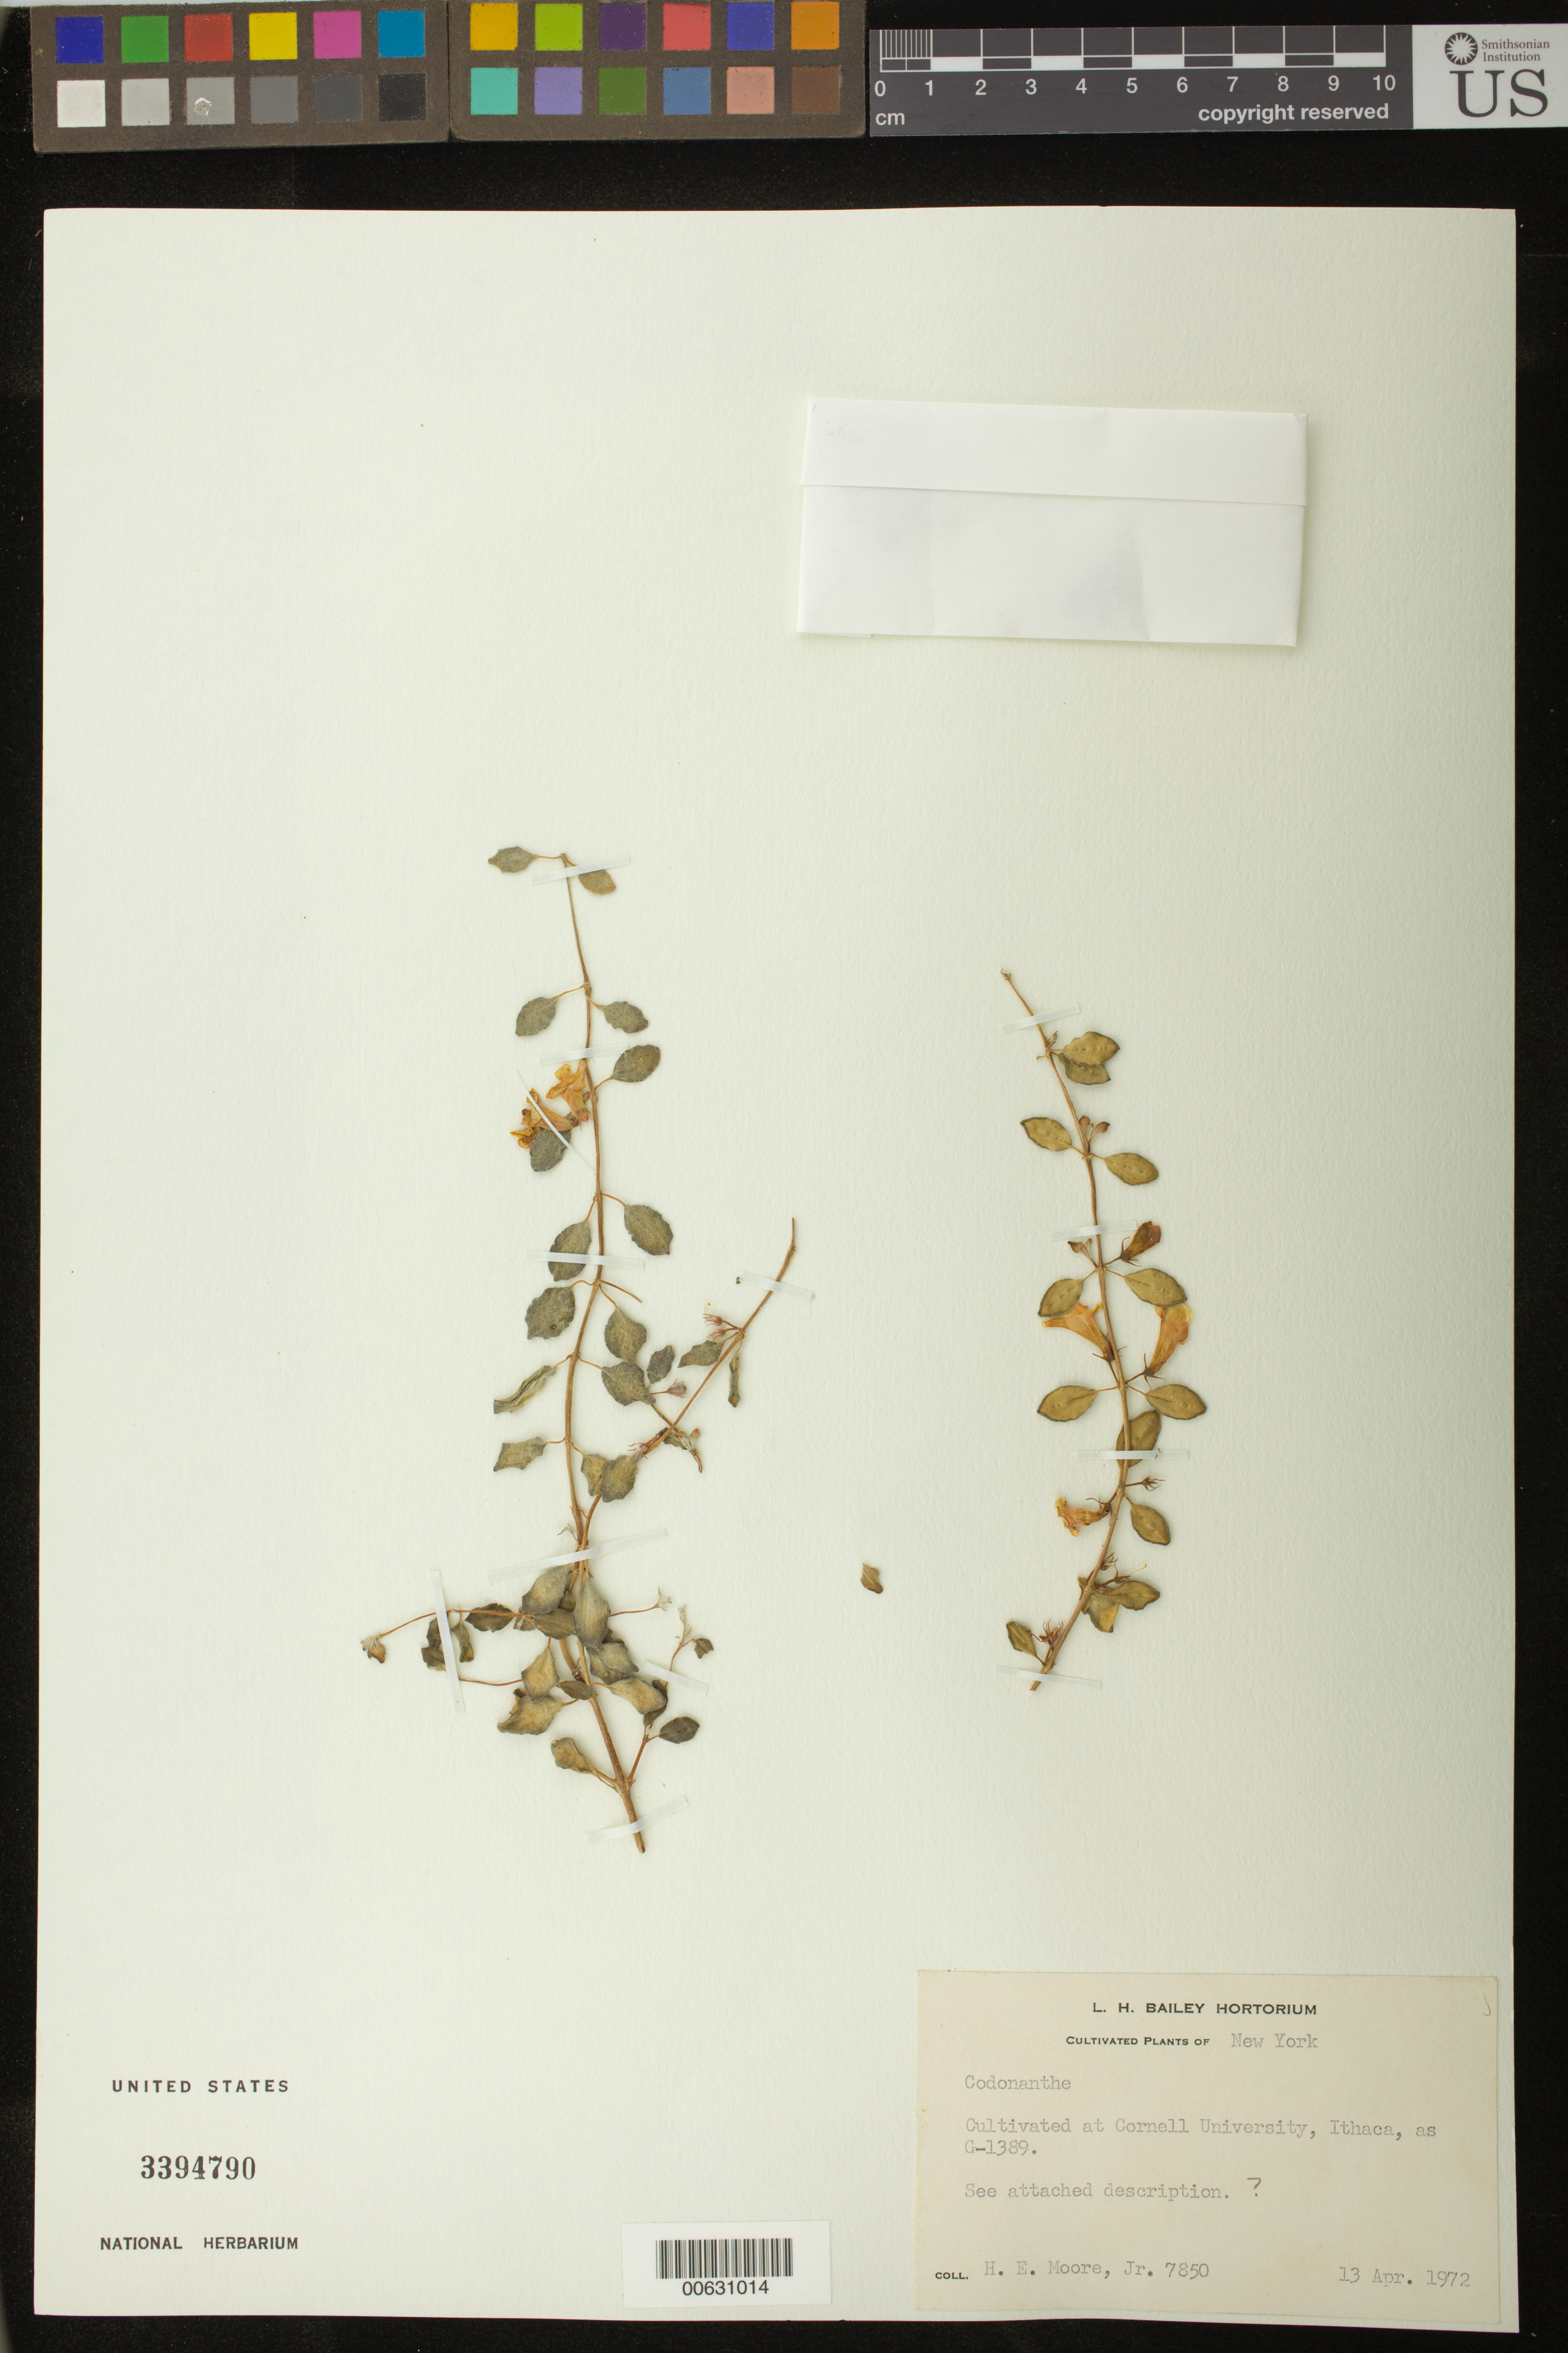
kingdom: Plantae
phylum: Tracheophyta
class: Magnoliopsida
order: Lamiales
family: Gesneriaceae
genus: Codonanthe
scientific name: Codonanthe sp.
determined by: Skog, Laurence E.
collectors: H. E. Moore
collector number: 7850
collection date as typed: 13 Apr 1972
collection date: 1972-04-13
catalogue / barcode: US 3394790